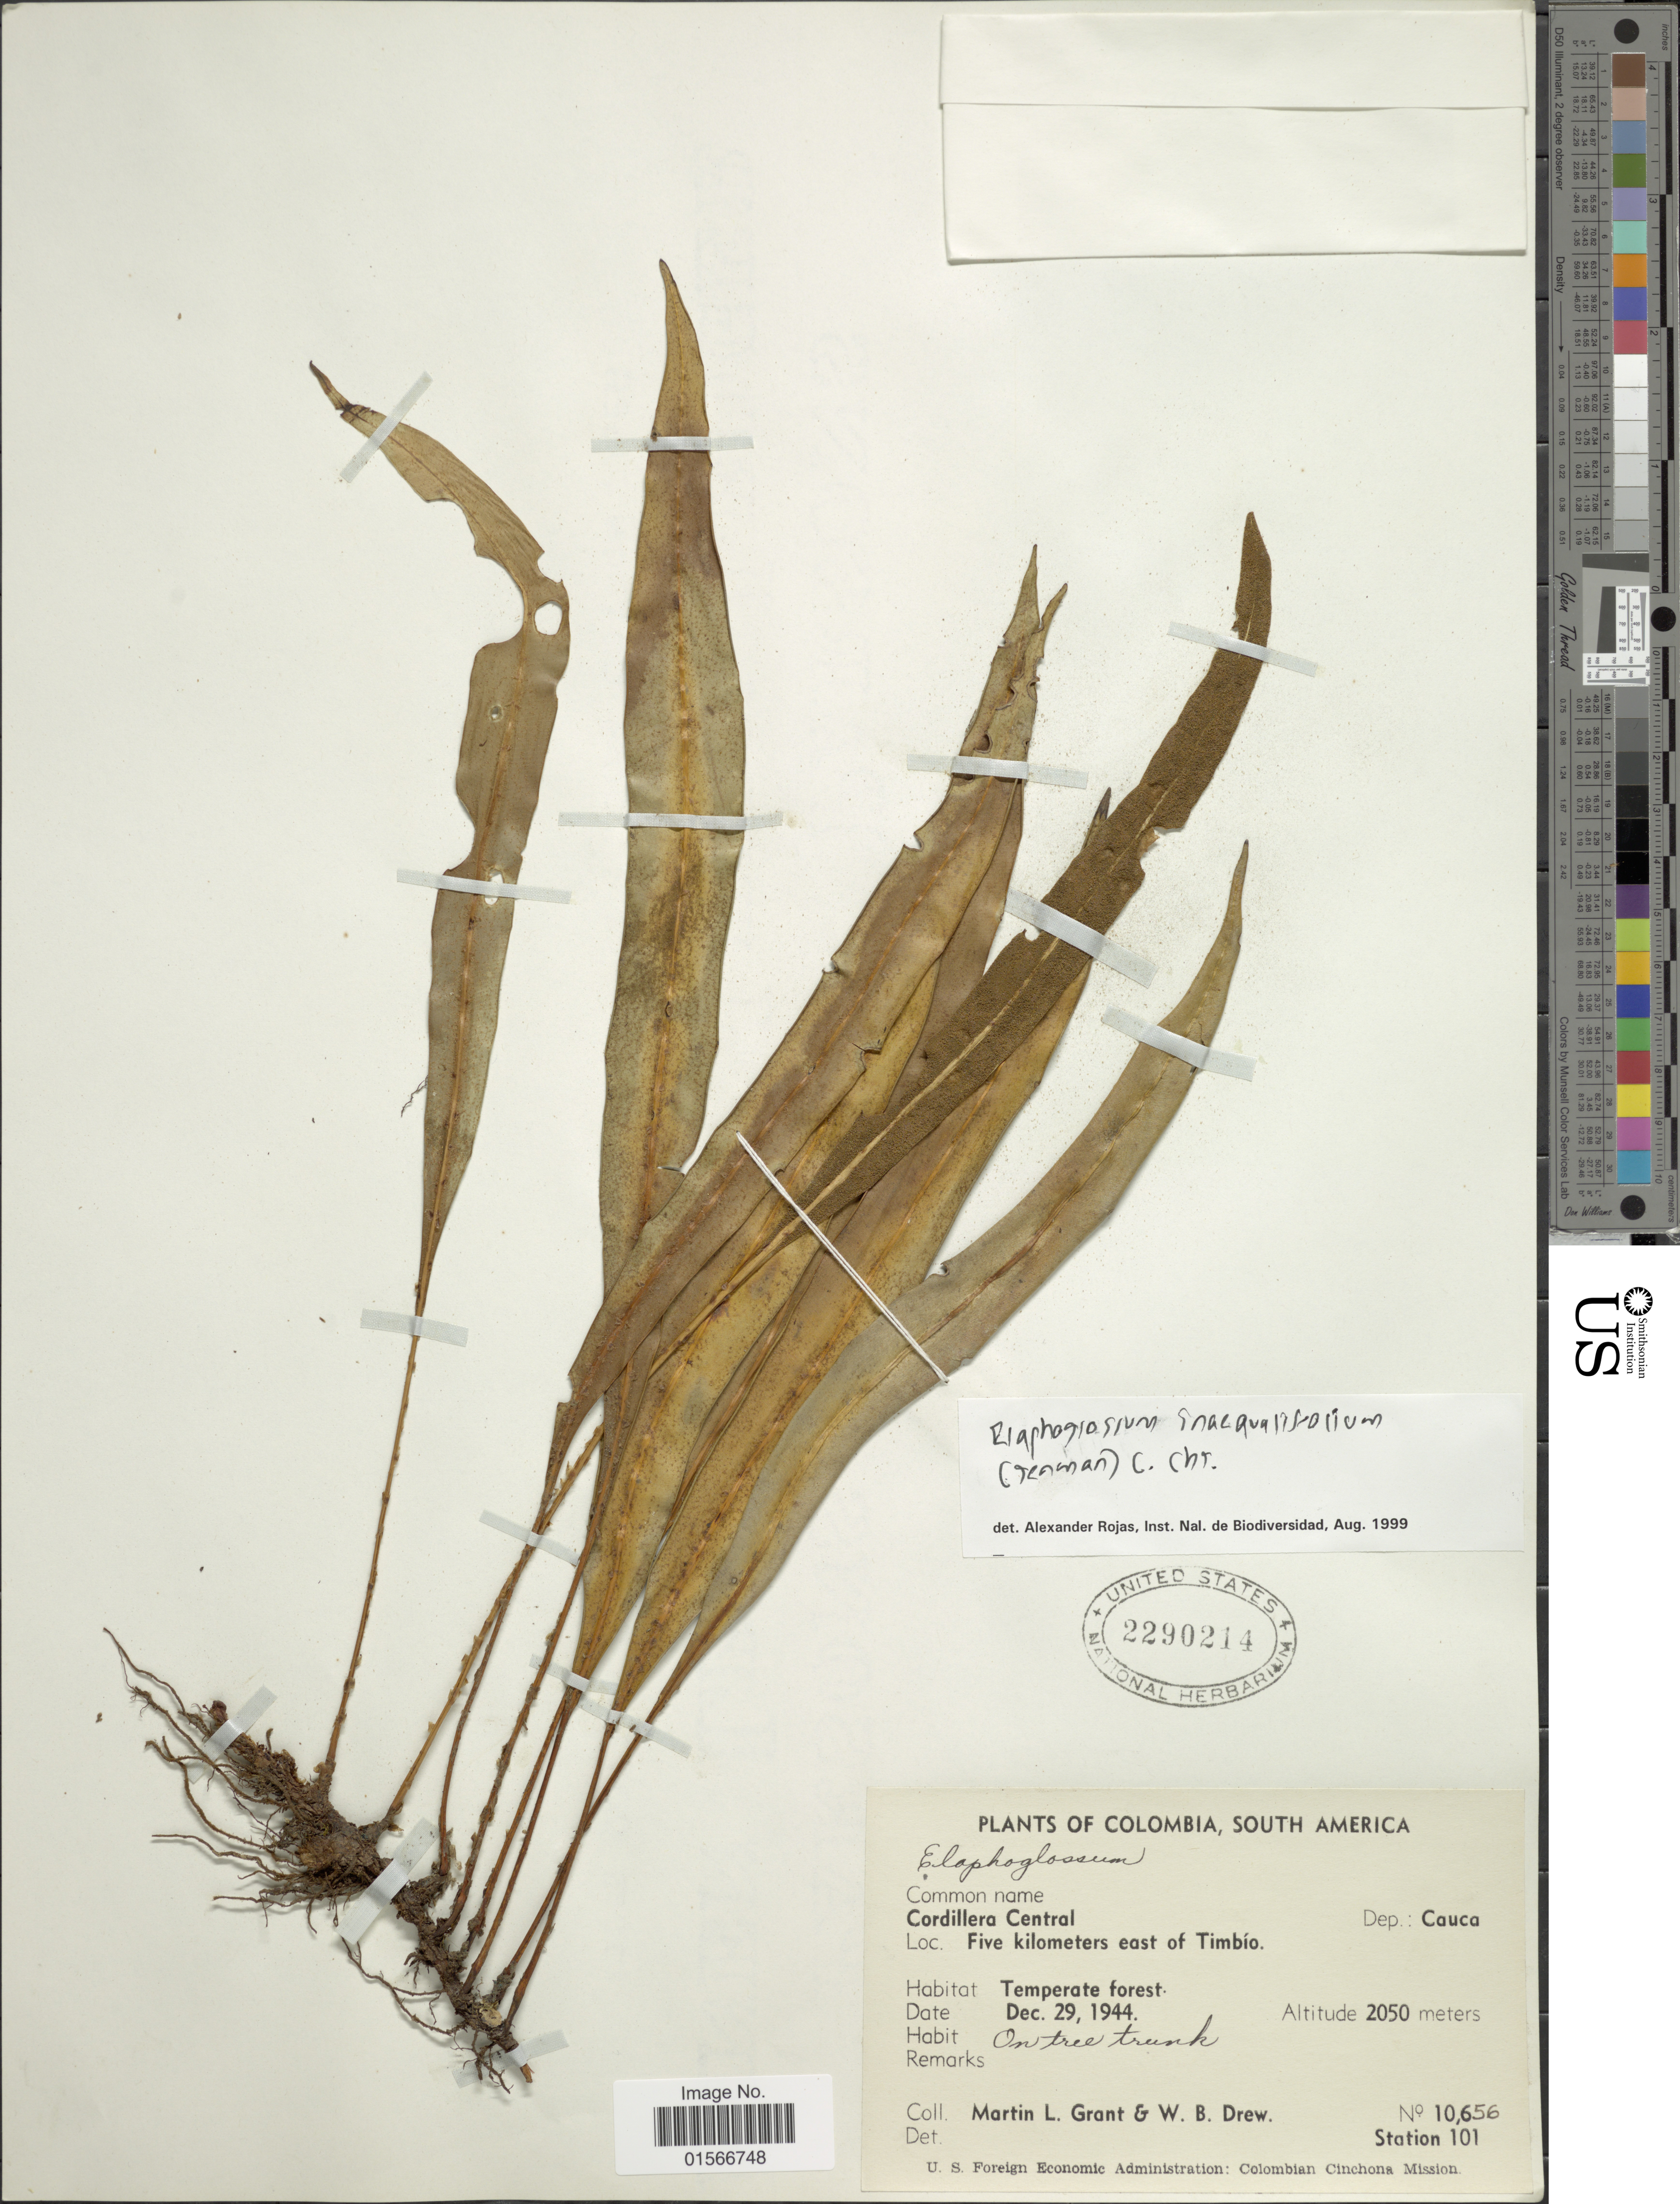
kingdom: Plantae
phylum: Tracheophyta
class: Polypodiopsida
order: Polypodiales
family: Dryopteridaceae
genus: Elaphoglossum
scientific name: Elaphoglossum inaequalifolium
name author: (Jenman) C. Chr.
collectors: M. L. Grant & W. B. Drew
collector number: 10656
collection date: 1944-12-29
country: Colombia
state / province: Cauca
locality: Cordillera Central, Dep.: Cauca, Five kilometers east of Timbío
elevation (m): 2050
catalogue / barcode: US 2290214